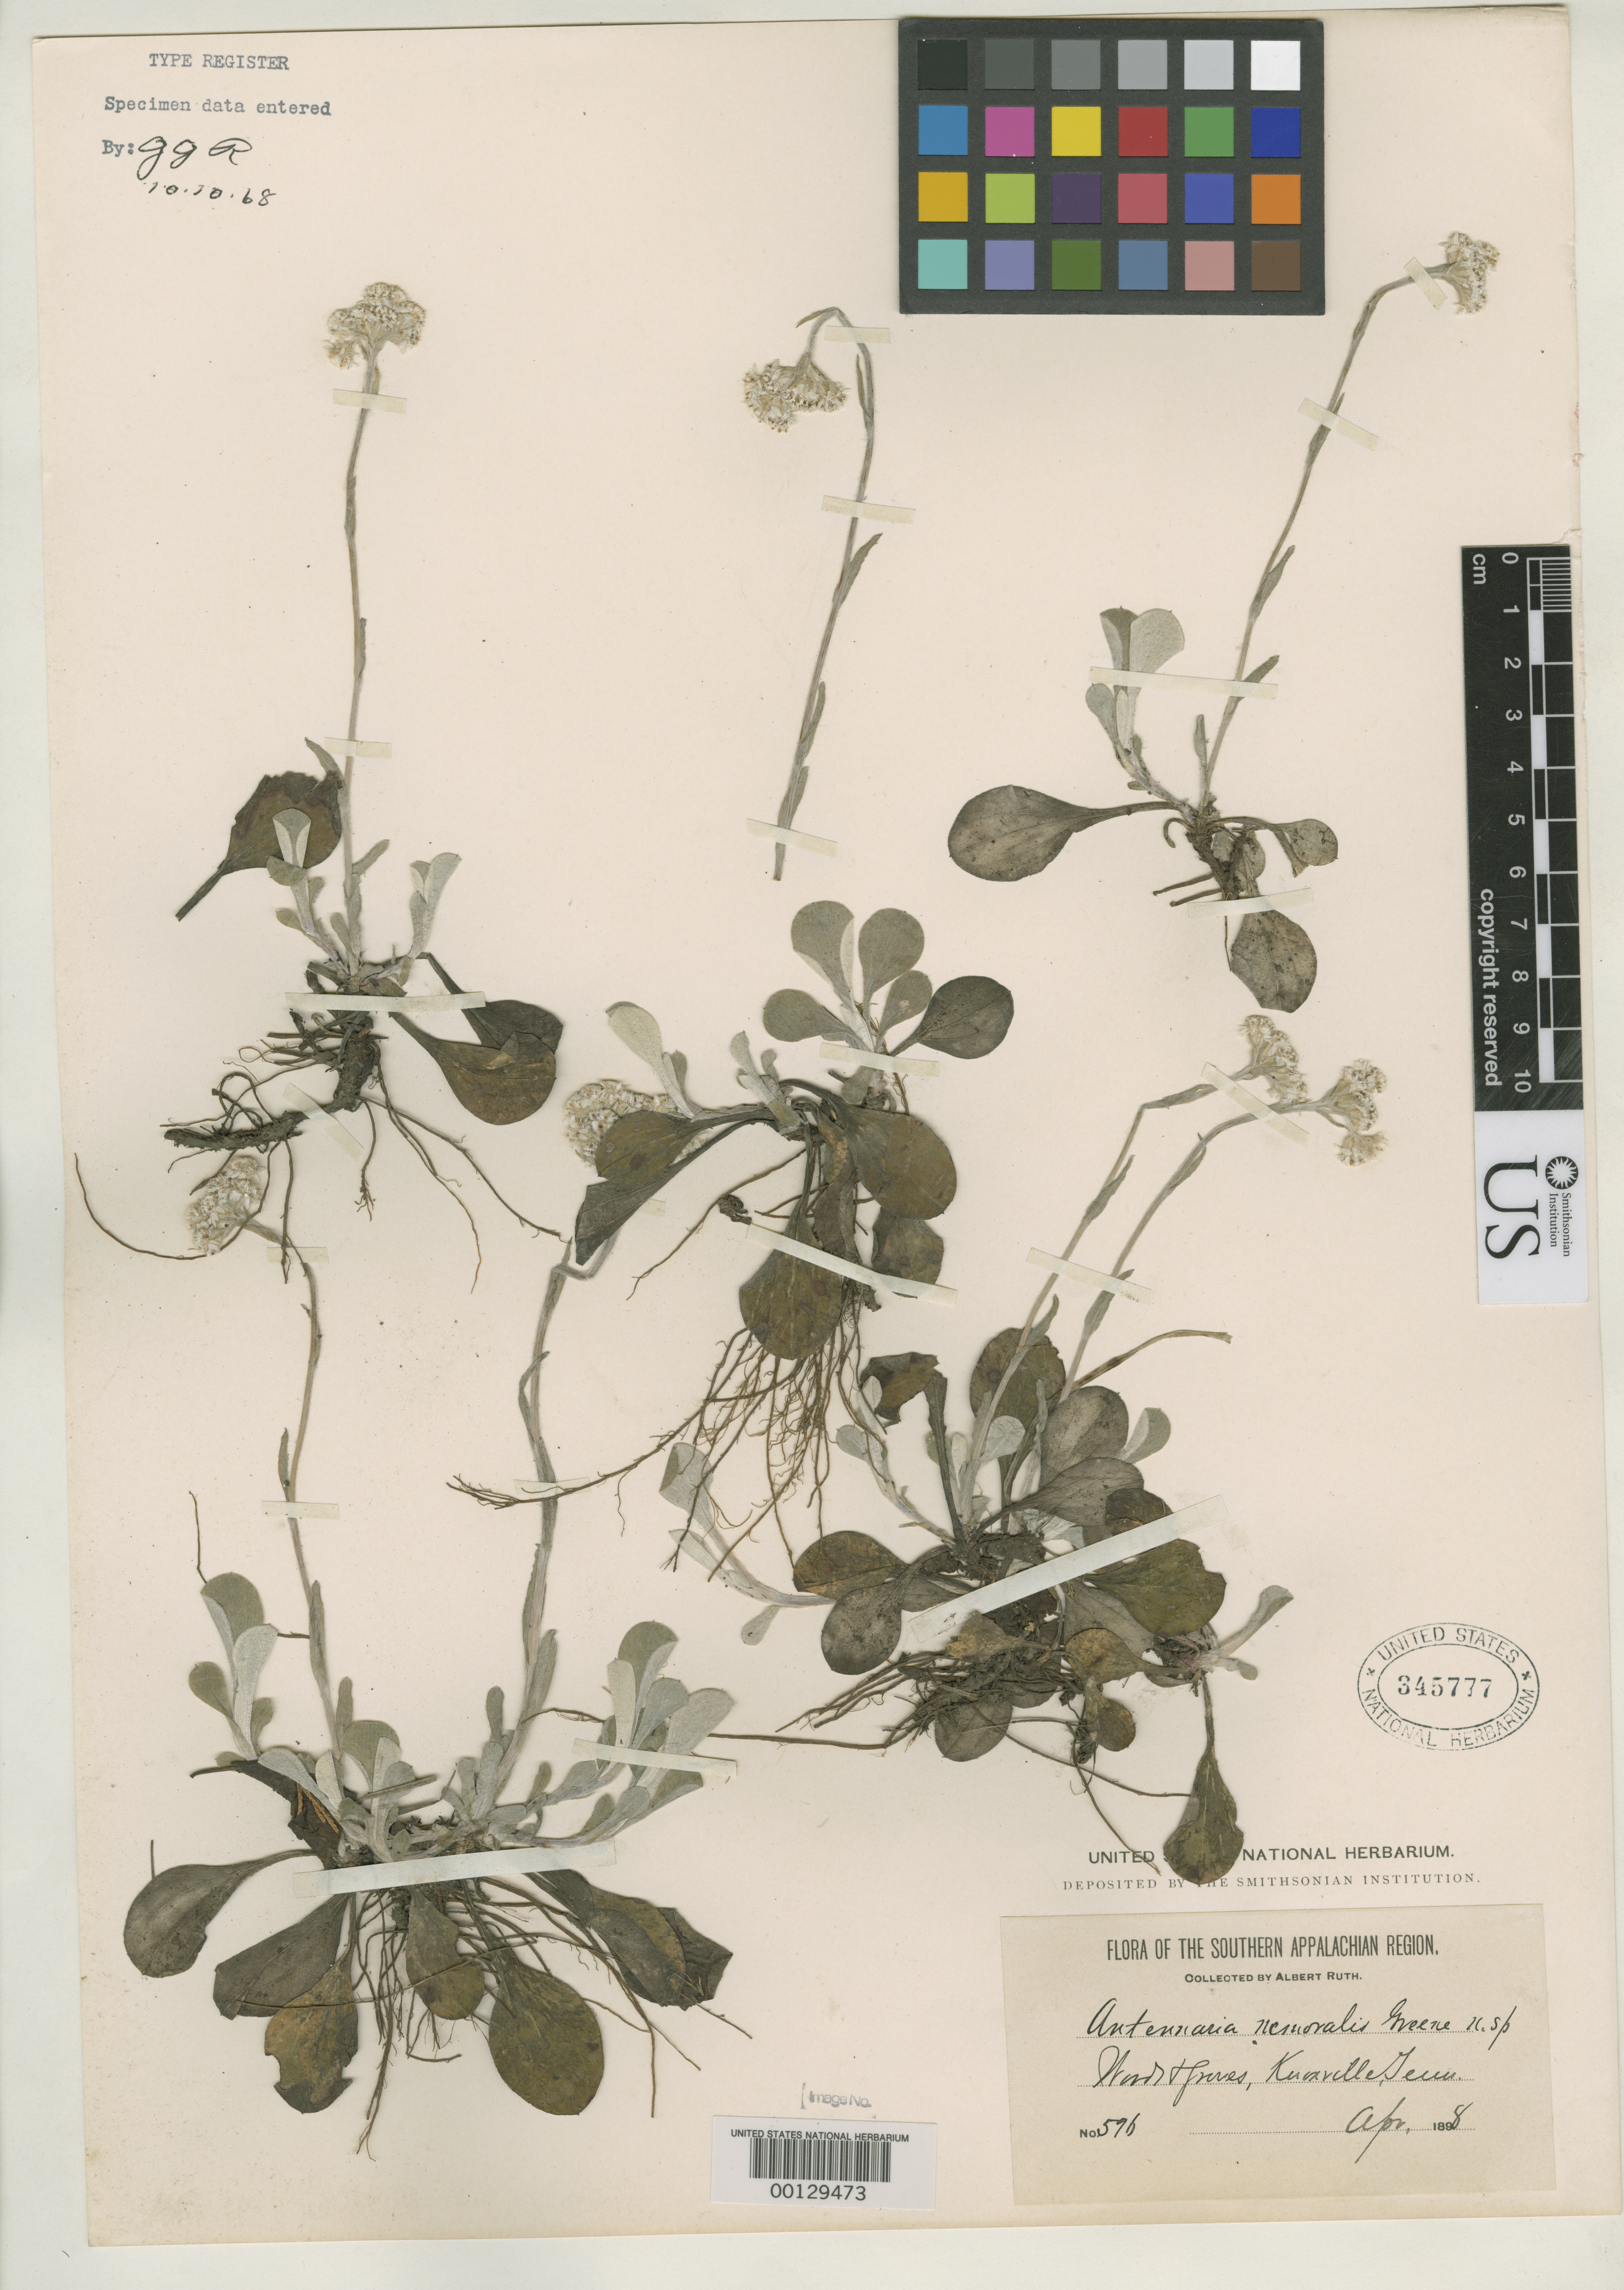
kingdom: Plantae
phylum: Tracheophyta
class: Magnoliopsida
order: Asterales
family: Asteraceae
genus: Antennaria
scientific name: Antennaria nemoralis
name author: Greene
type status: Type Collection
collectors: A. Ruth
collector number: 596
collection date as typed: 08 Apr 1898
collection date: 1898-04-08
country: United States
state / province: Tennessee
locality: Knoxville.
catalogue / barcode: US 345777